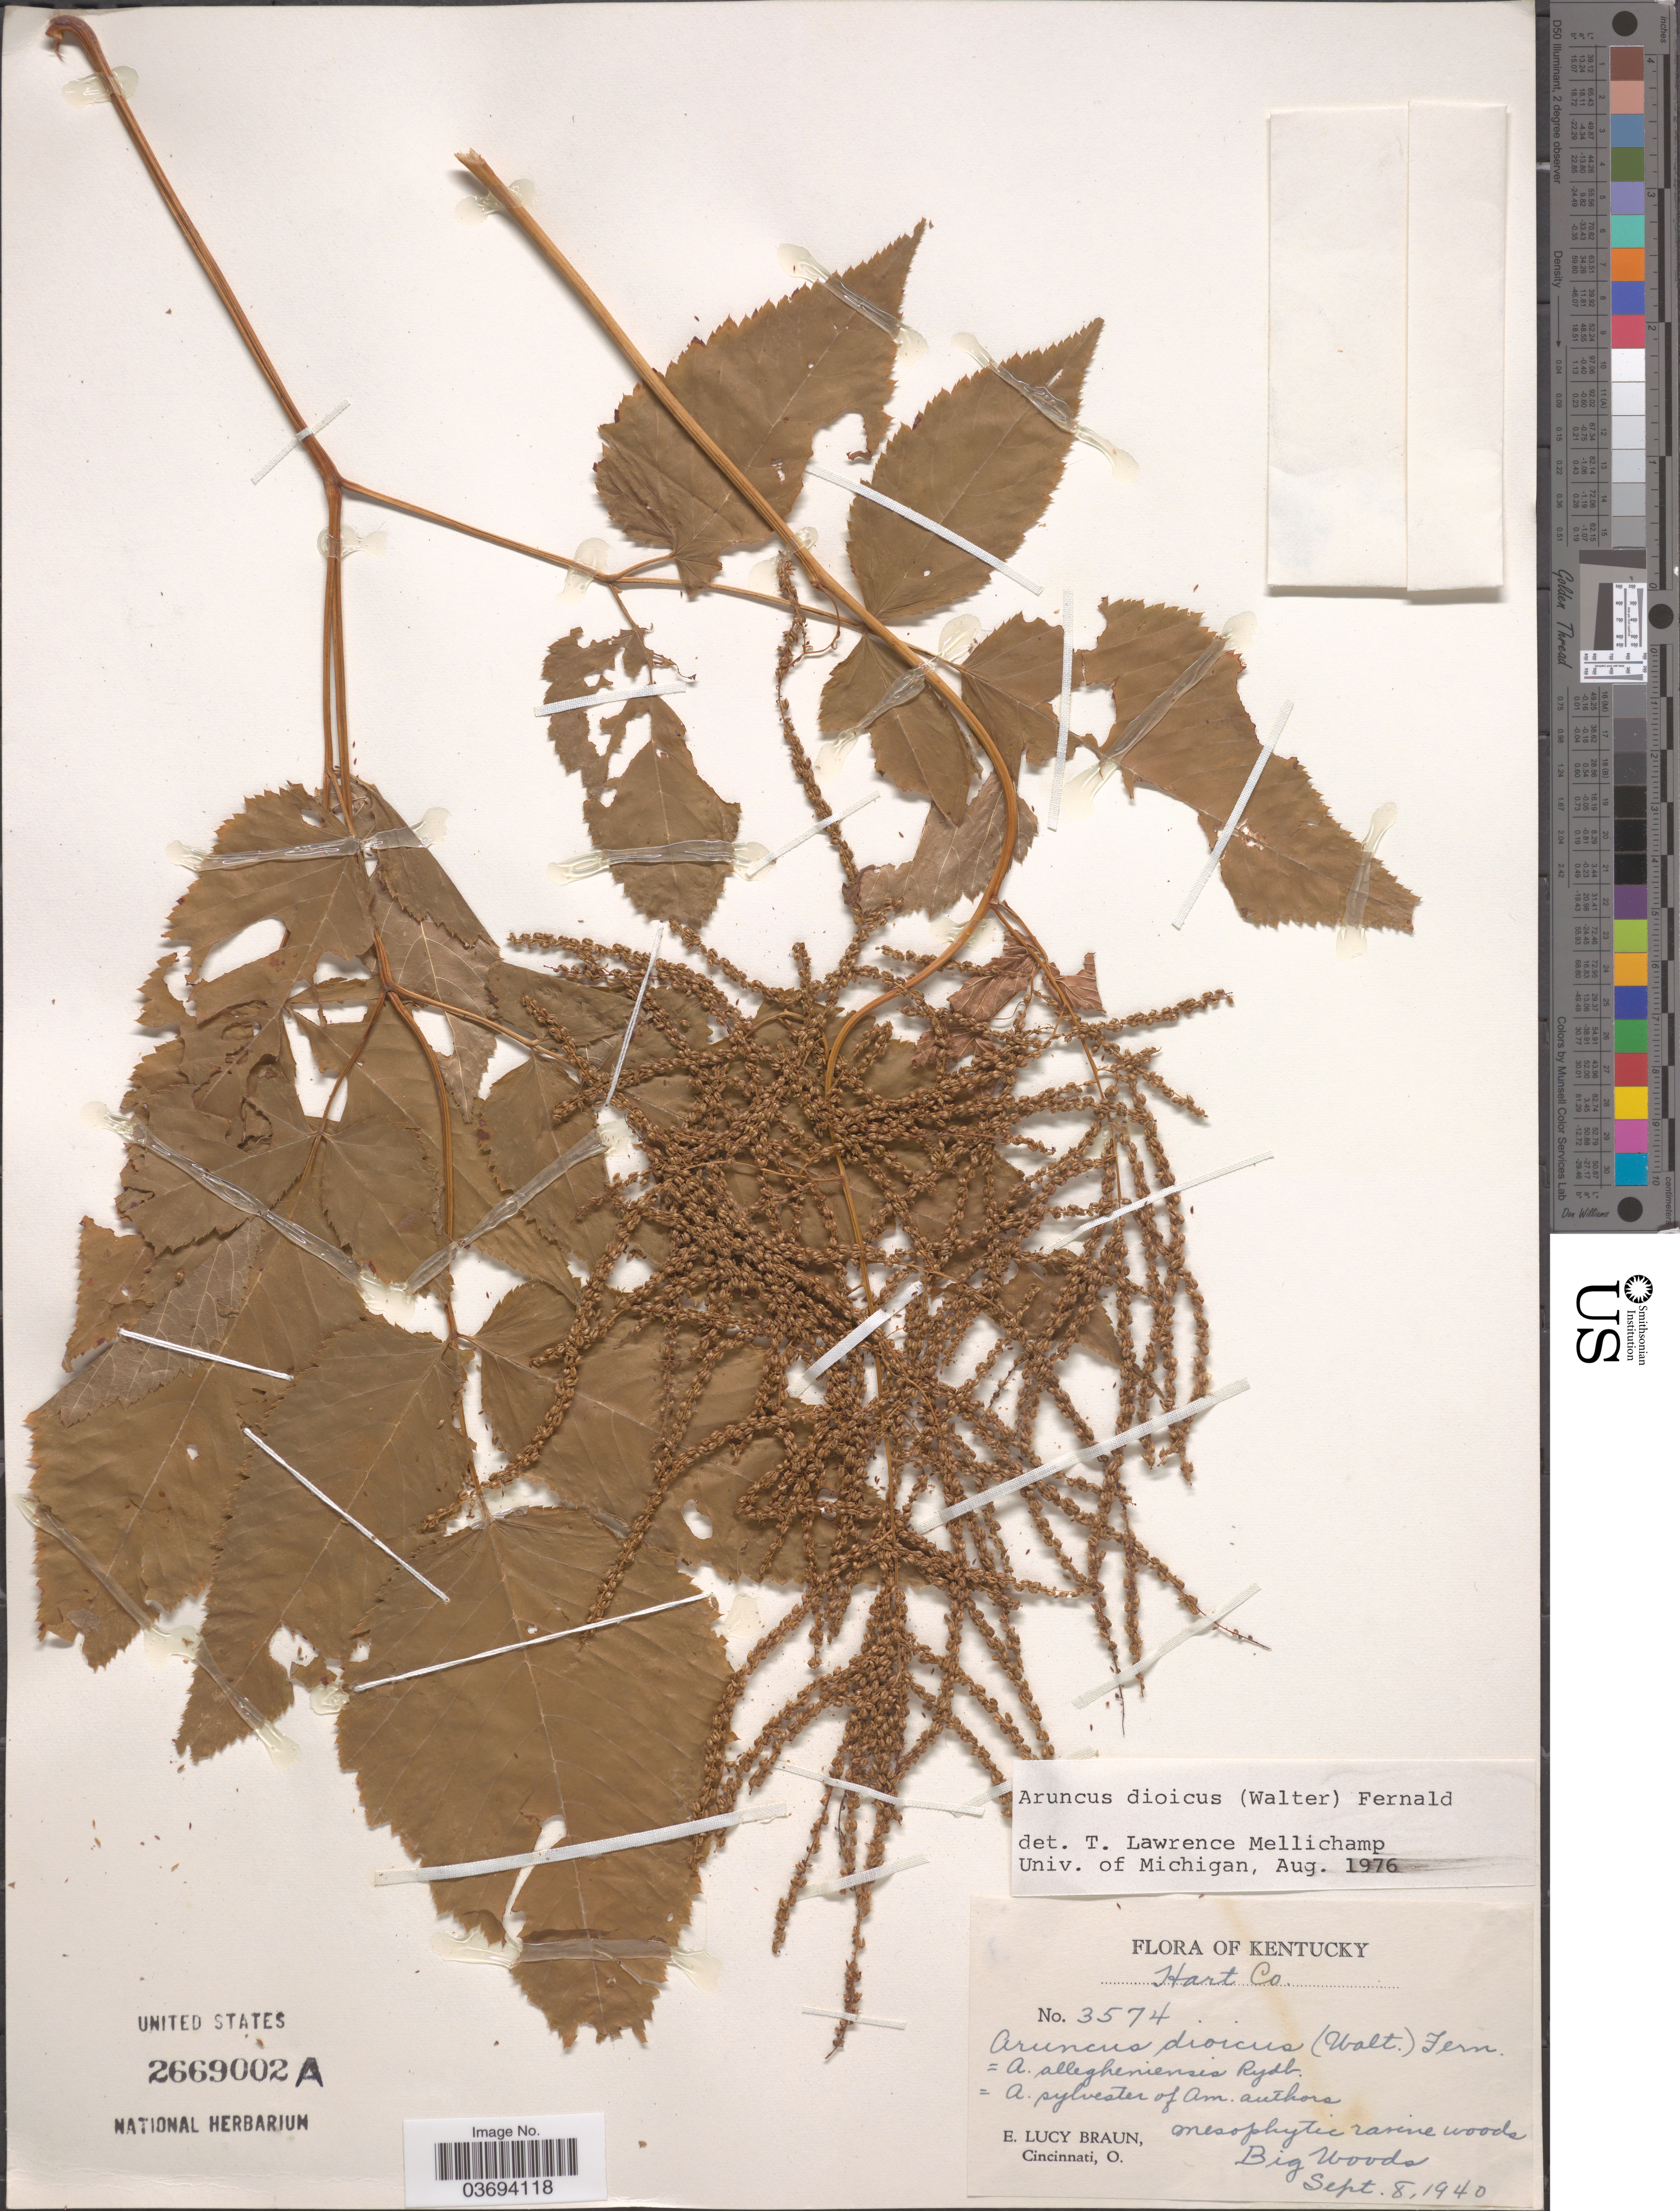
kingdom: Plantae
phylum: Tracheophyta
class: Magnoliopsida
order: Rosales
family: Rosaceae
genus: Aruncus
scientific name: Aruncus dioicus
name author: (Walter) Fernald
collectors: E. L. Braun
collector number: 3574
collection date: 1940-09-08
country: United States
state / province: Kentucky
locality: Hart Co. Big Woods.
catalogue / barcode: US 2669002A